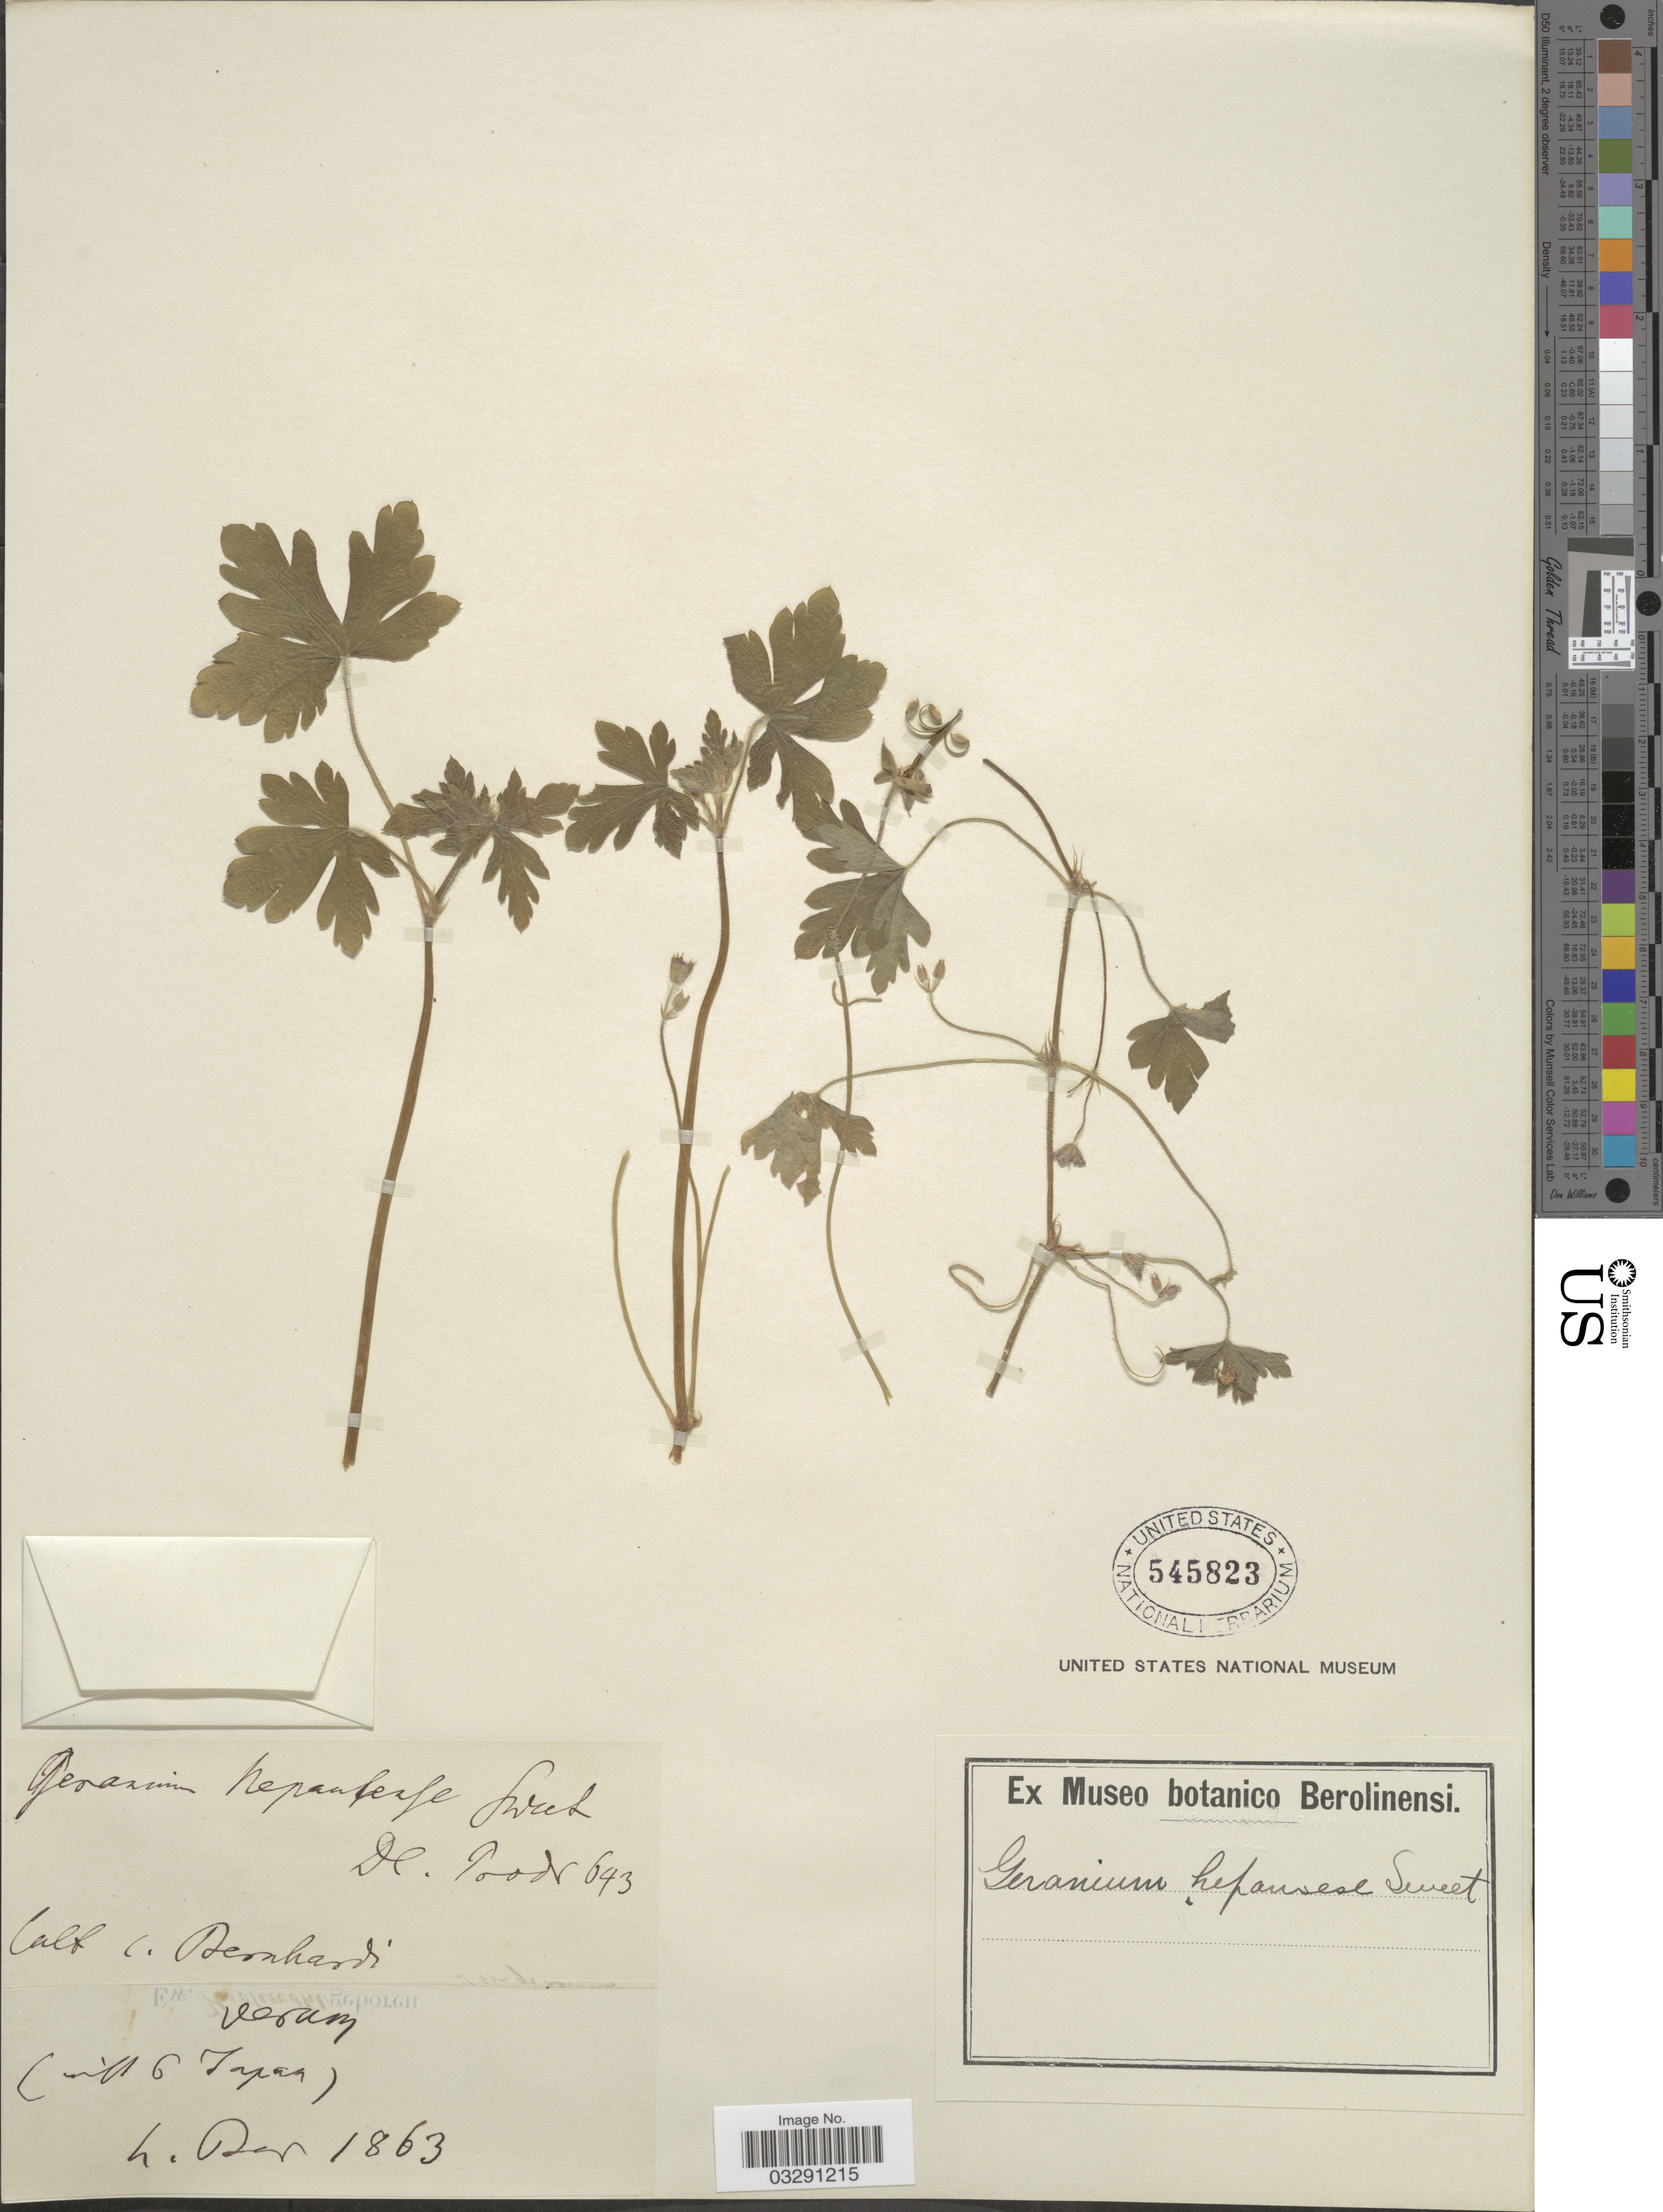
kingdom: Plantae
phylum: Tracheophyta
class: Magnoliopsida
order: Geraniales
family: Geraniaceae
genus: Geranium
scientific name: Geranium nepalense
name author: Sweet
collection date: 1863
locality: Cult. C. Bernhardi, Verazu (MG Tapaca [interpreted]).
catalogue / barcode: US 545823